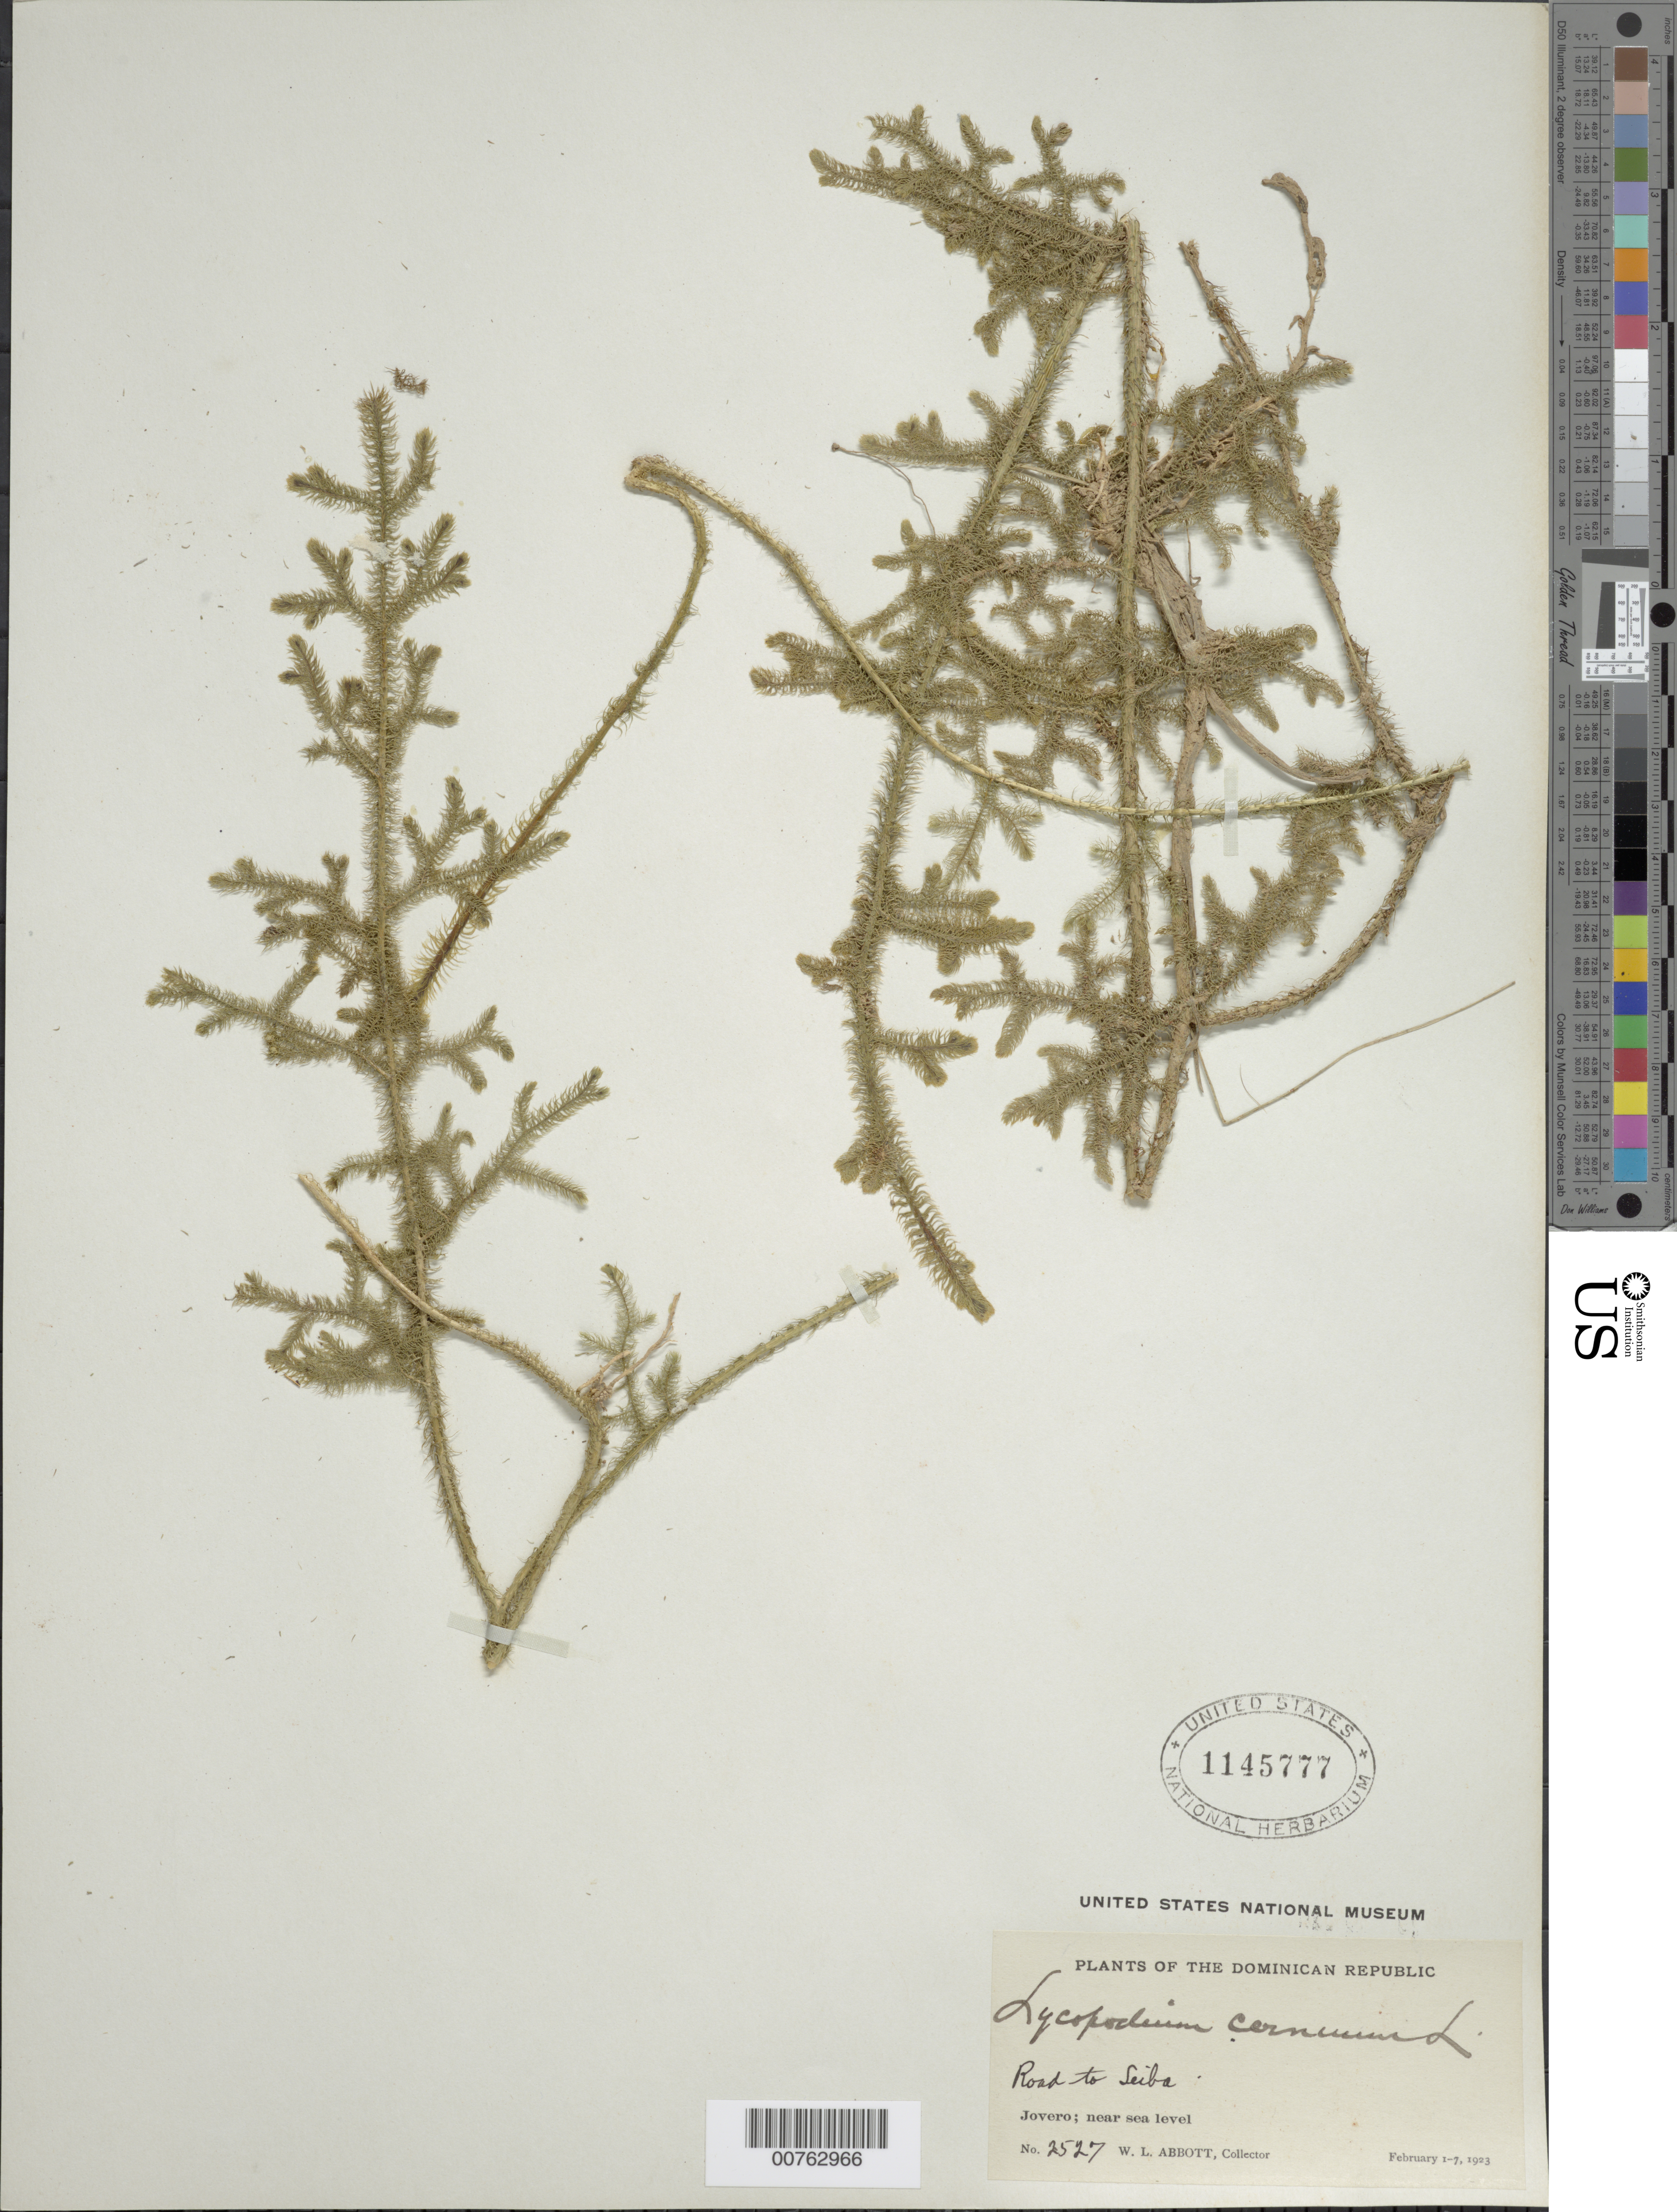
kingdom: Plantae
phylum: Tracheophyta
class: Lycopodiopsida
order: Lycopodiales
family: Lycopodiaceae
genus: Palhinhaea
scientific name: Palhinhaea cernua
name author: (L.) Vasc. & Franco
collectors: W. L. Abbott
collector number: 2527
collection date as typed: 01 Feb 1923 to 07 Feb 1923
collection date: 1923-02-01/1923-02-07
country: Dominican Republic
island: Hispaniola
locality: Jovero; road to Seiba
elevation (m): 0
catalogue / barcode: US 1145777